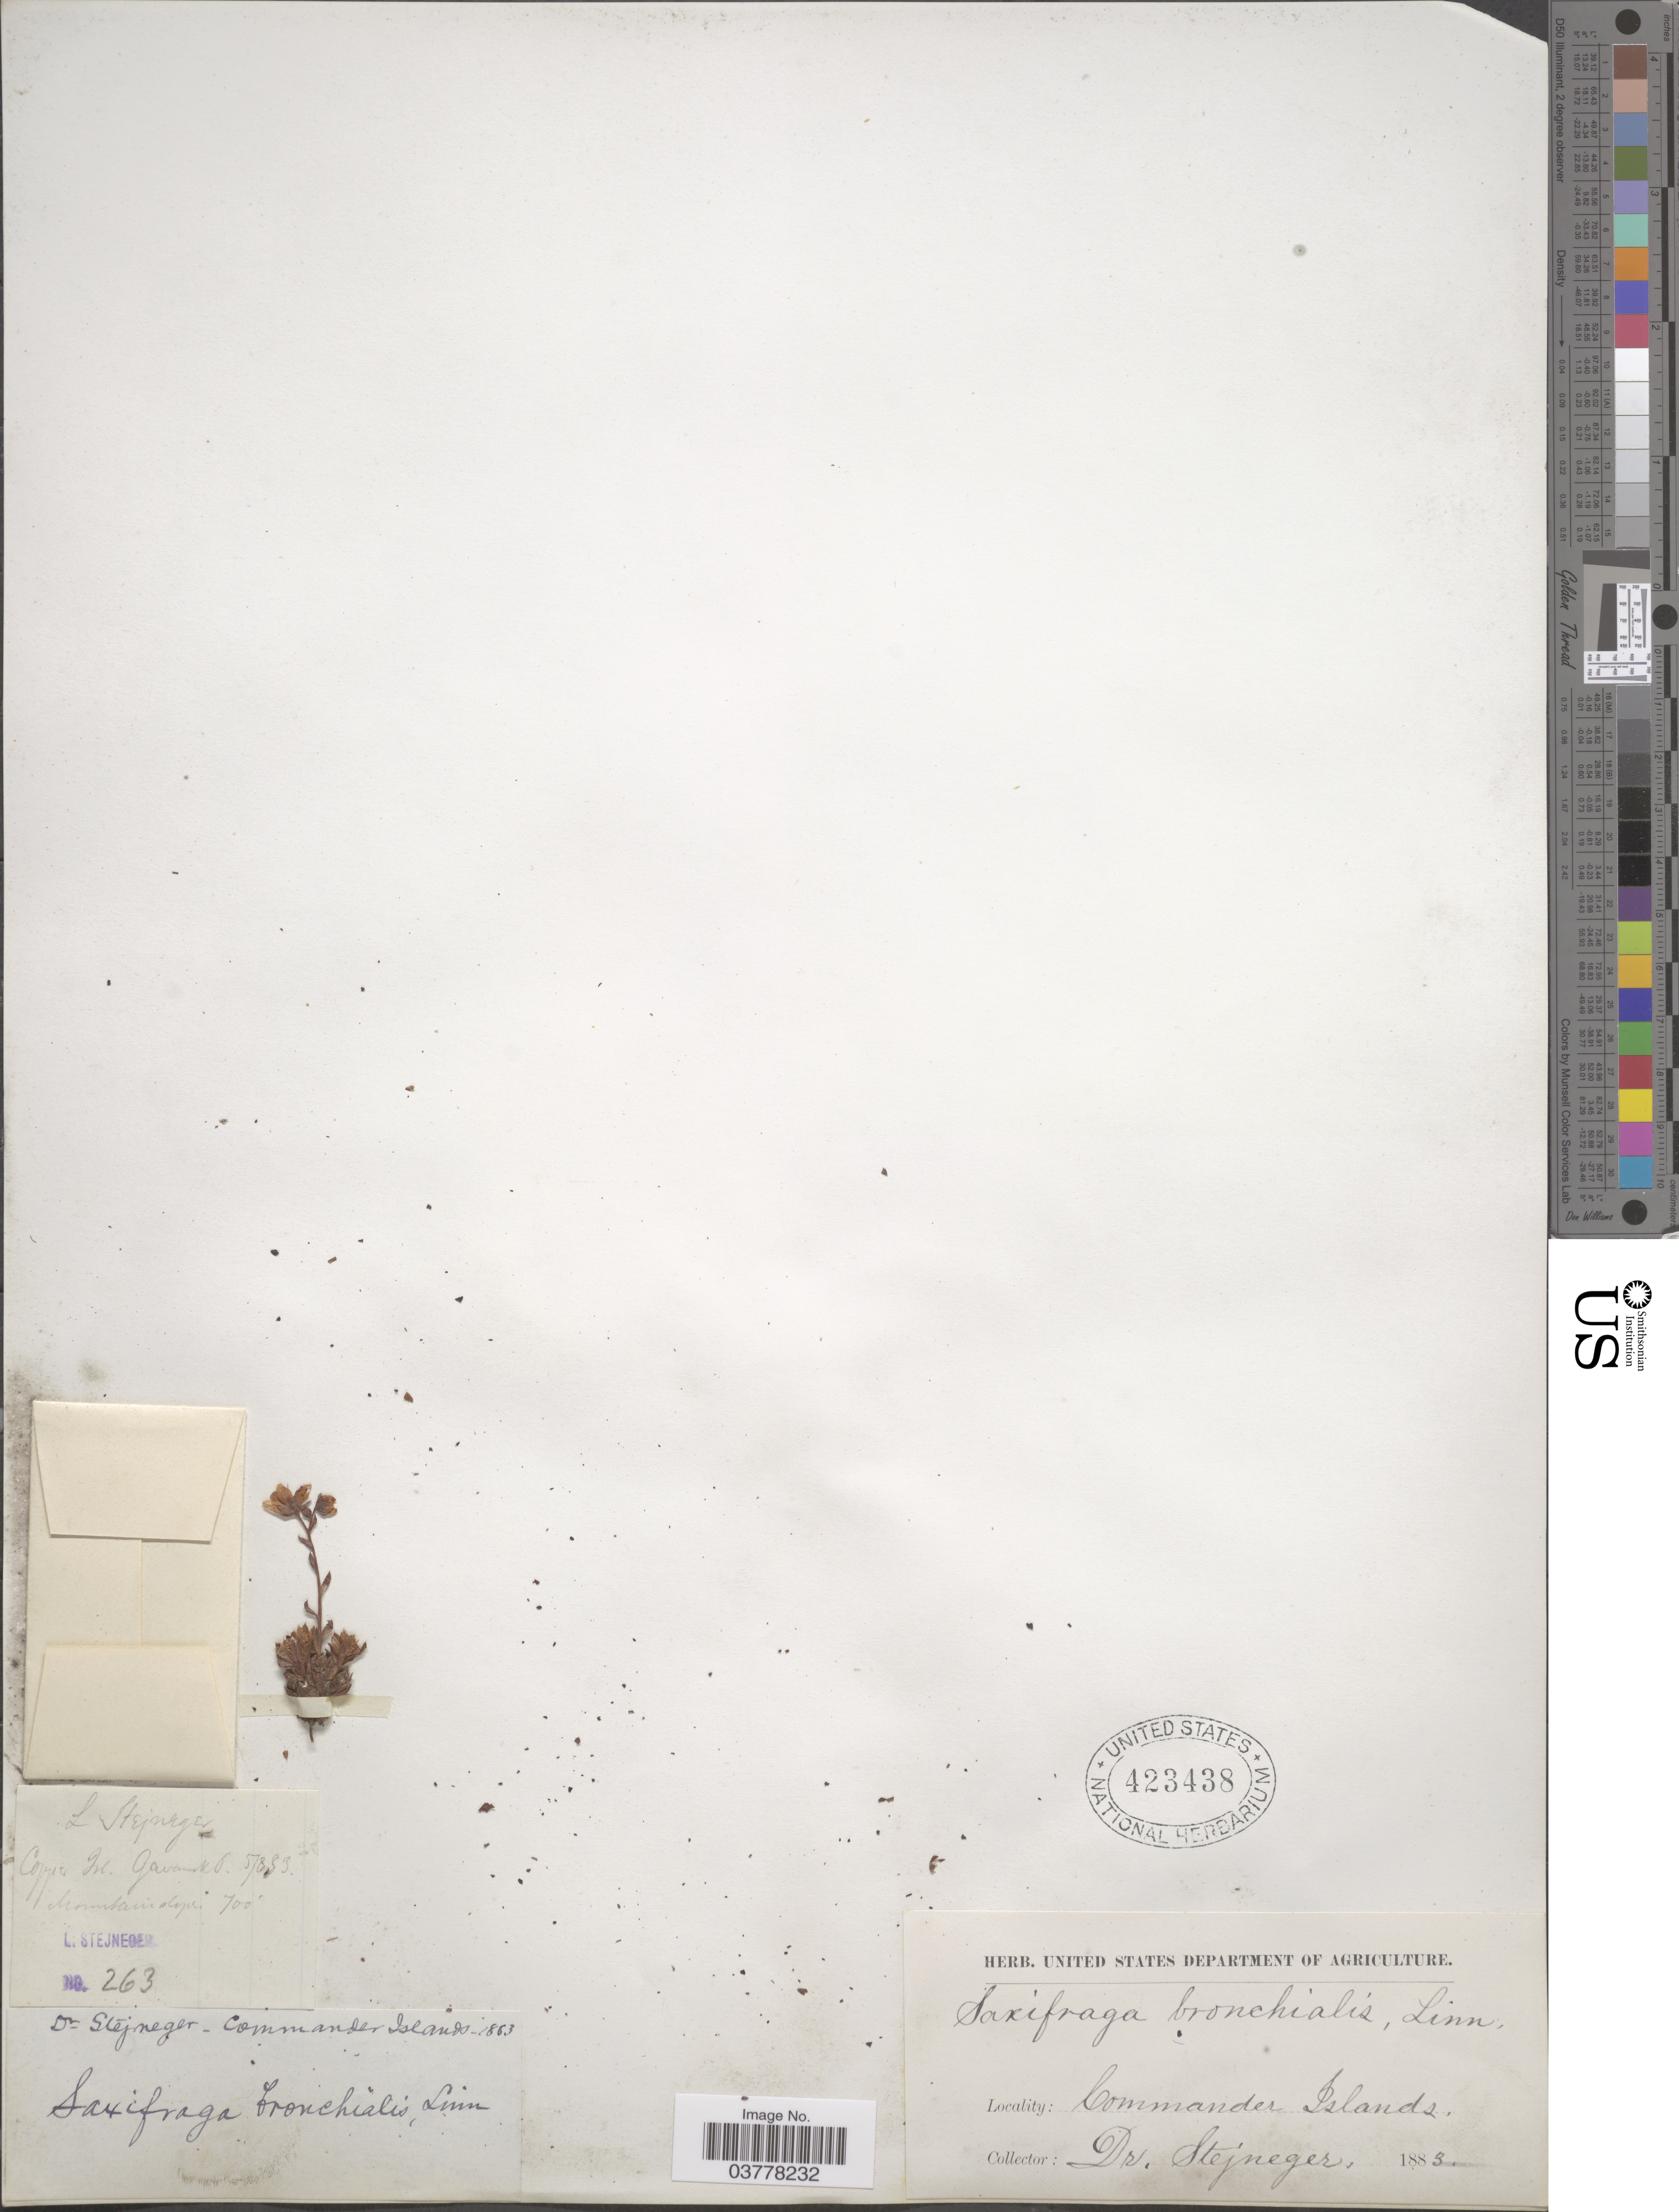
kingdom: Plantae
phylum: Tracheophyta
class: Magnoliopsida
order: Saxifragales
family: Saxifragaceae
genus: Saxifraga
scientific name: Saxifraga bronchialis subsp. funstonii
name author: (Small) Hultén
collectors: L. Stejneger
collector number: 263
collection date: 1883-05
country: Russian Federation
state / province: Kamchatka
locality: Copper Isl. Gavanist S.* Commander Islands.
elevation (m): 213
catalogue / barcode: US 423438